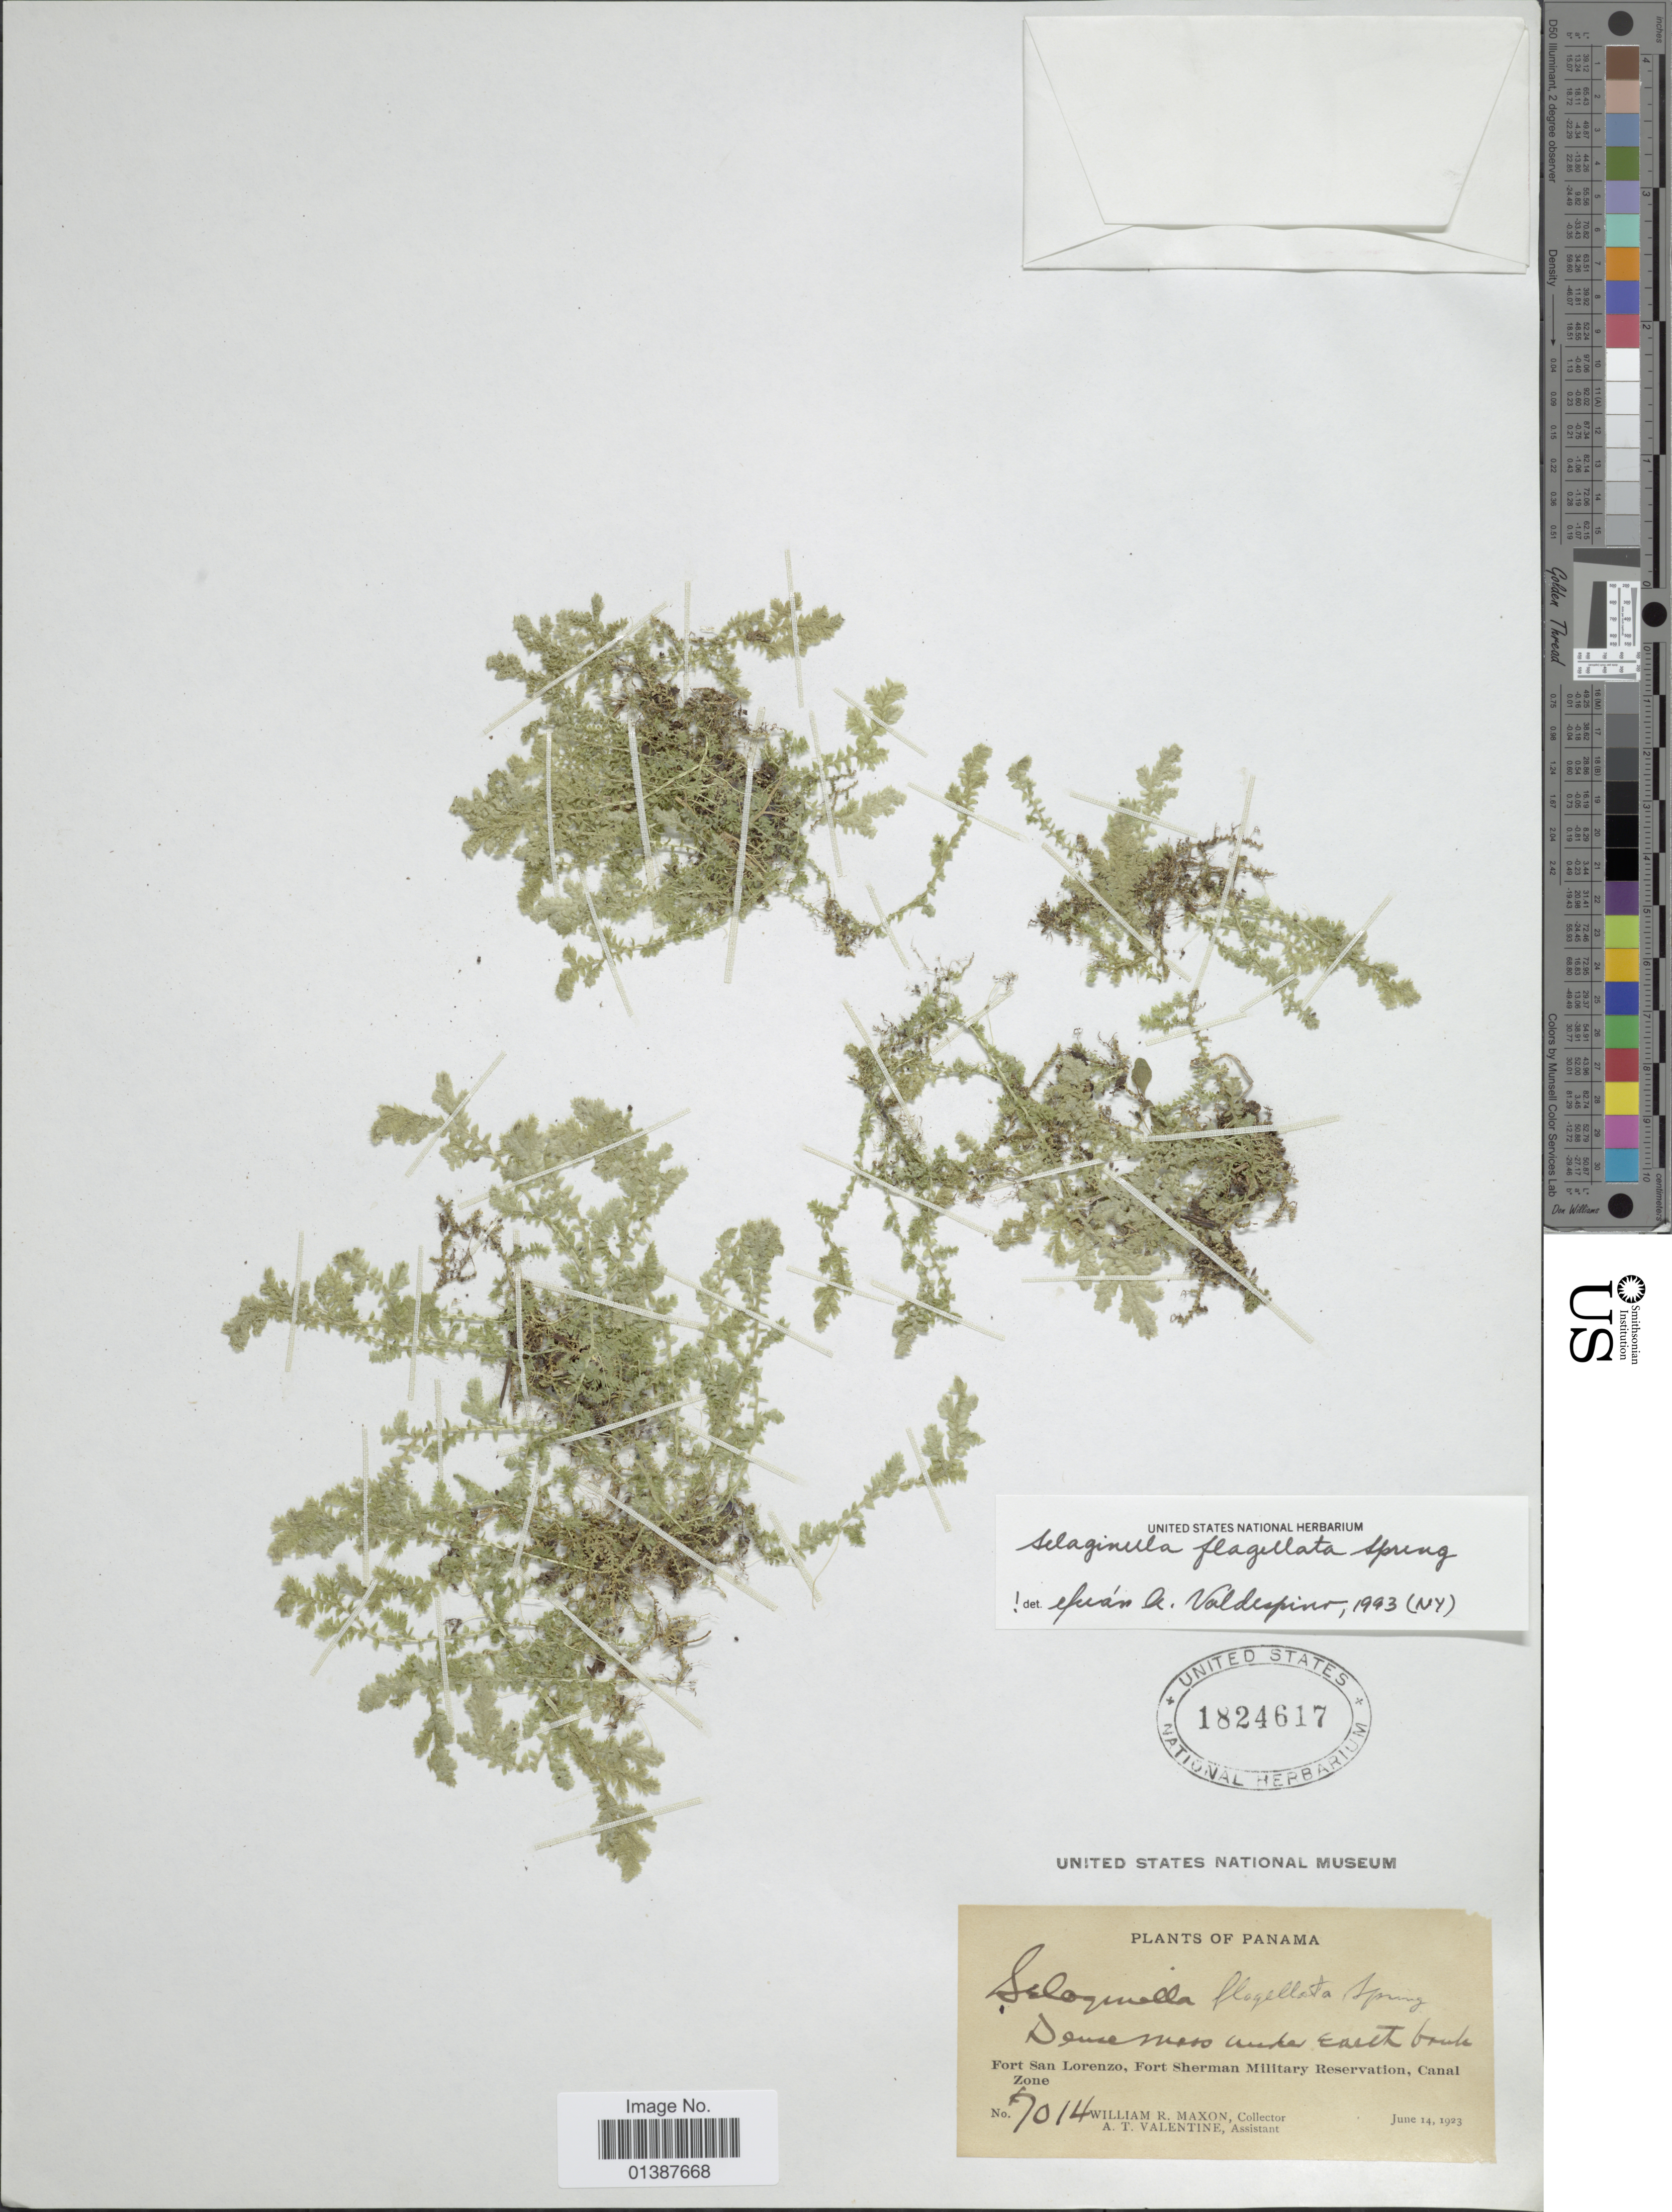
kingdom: Plantae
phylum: Tracheophyta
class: Lycopodiopsida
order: Selaginellales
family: Selaginellaceae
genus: Selaginella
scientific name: Selaginella flagellata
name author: Spring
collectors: W. R. Maxon & A. Valentine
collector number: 7014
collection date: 1923-06-14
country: Panama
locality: Fort San Lorenzo, Fort Sherman Military Reservation, Canal Zone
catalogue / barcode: US 1824617